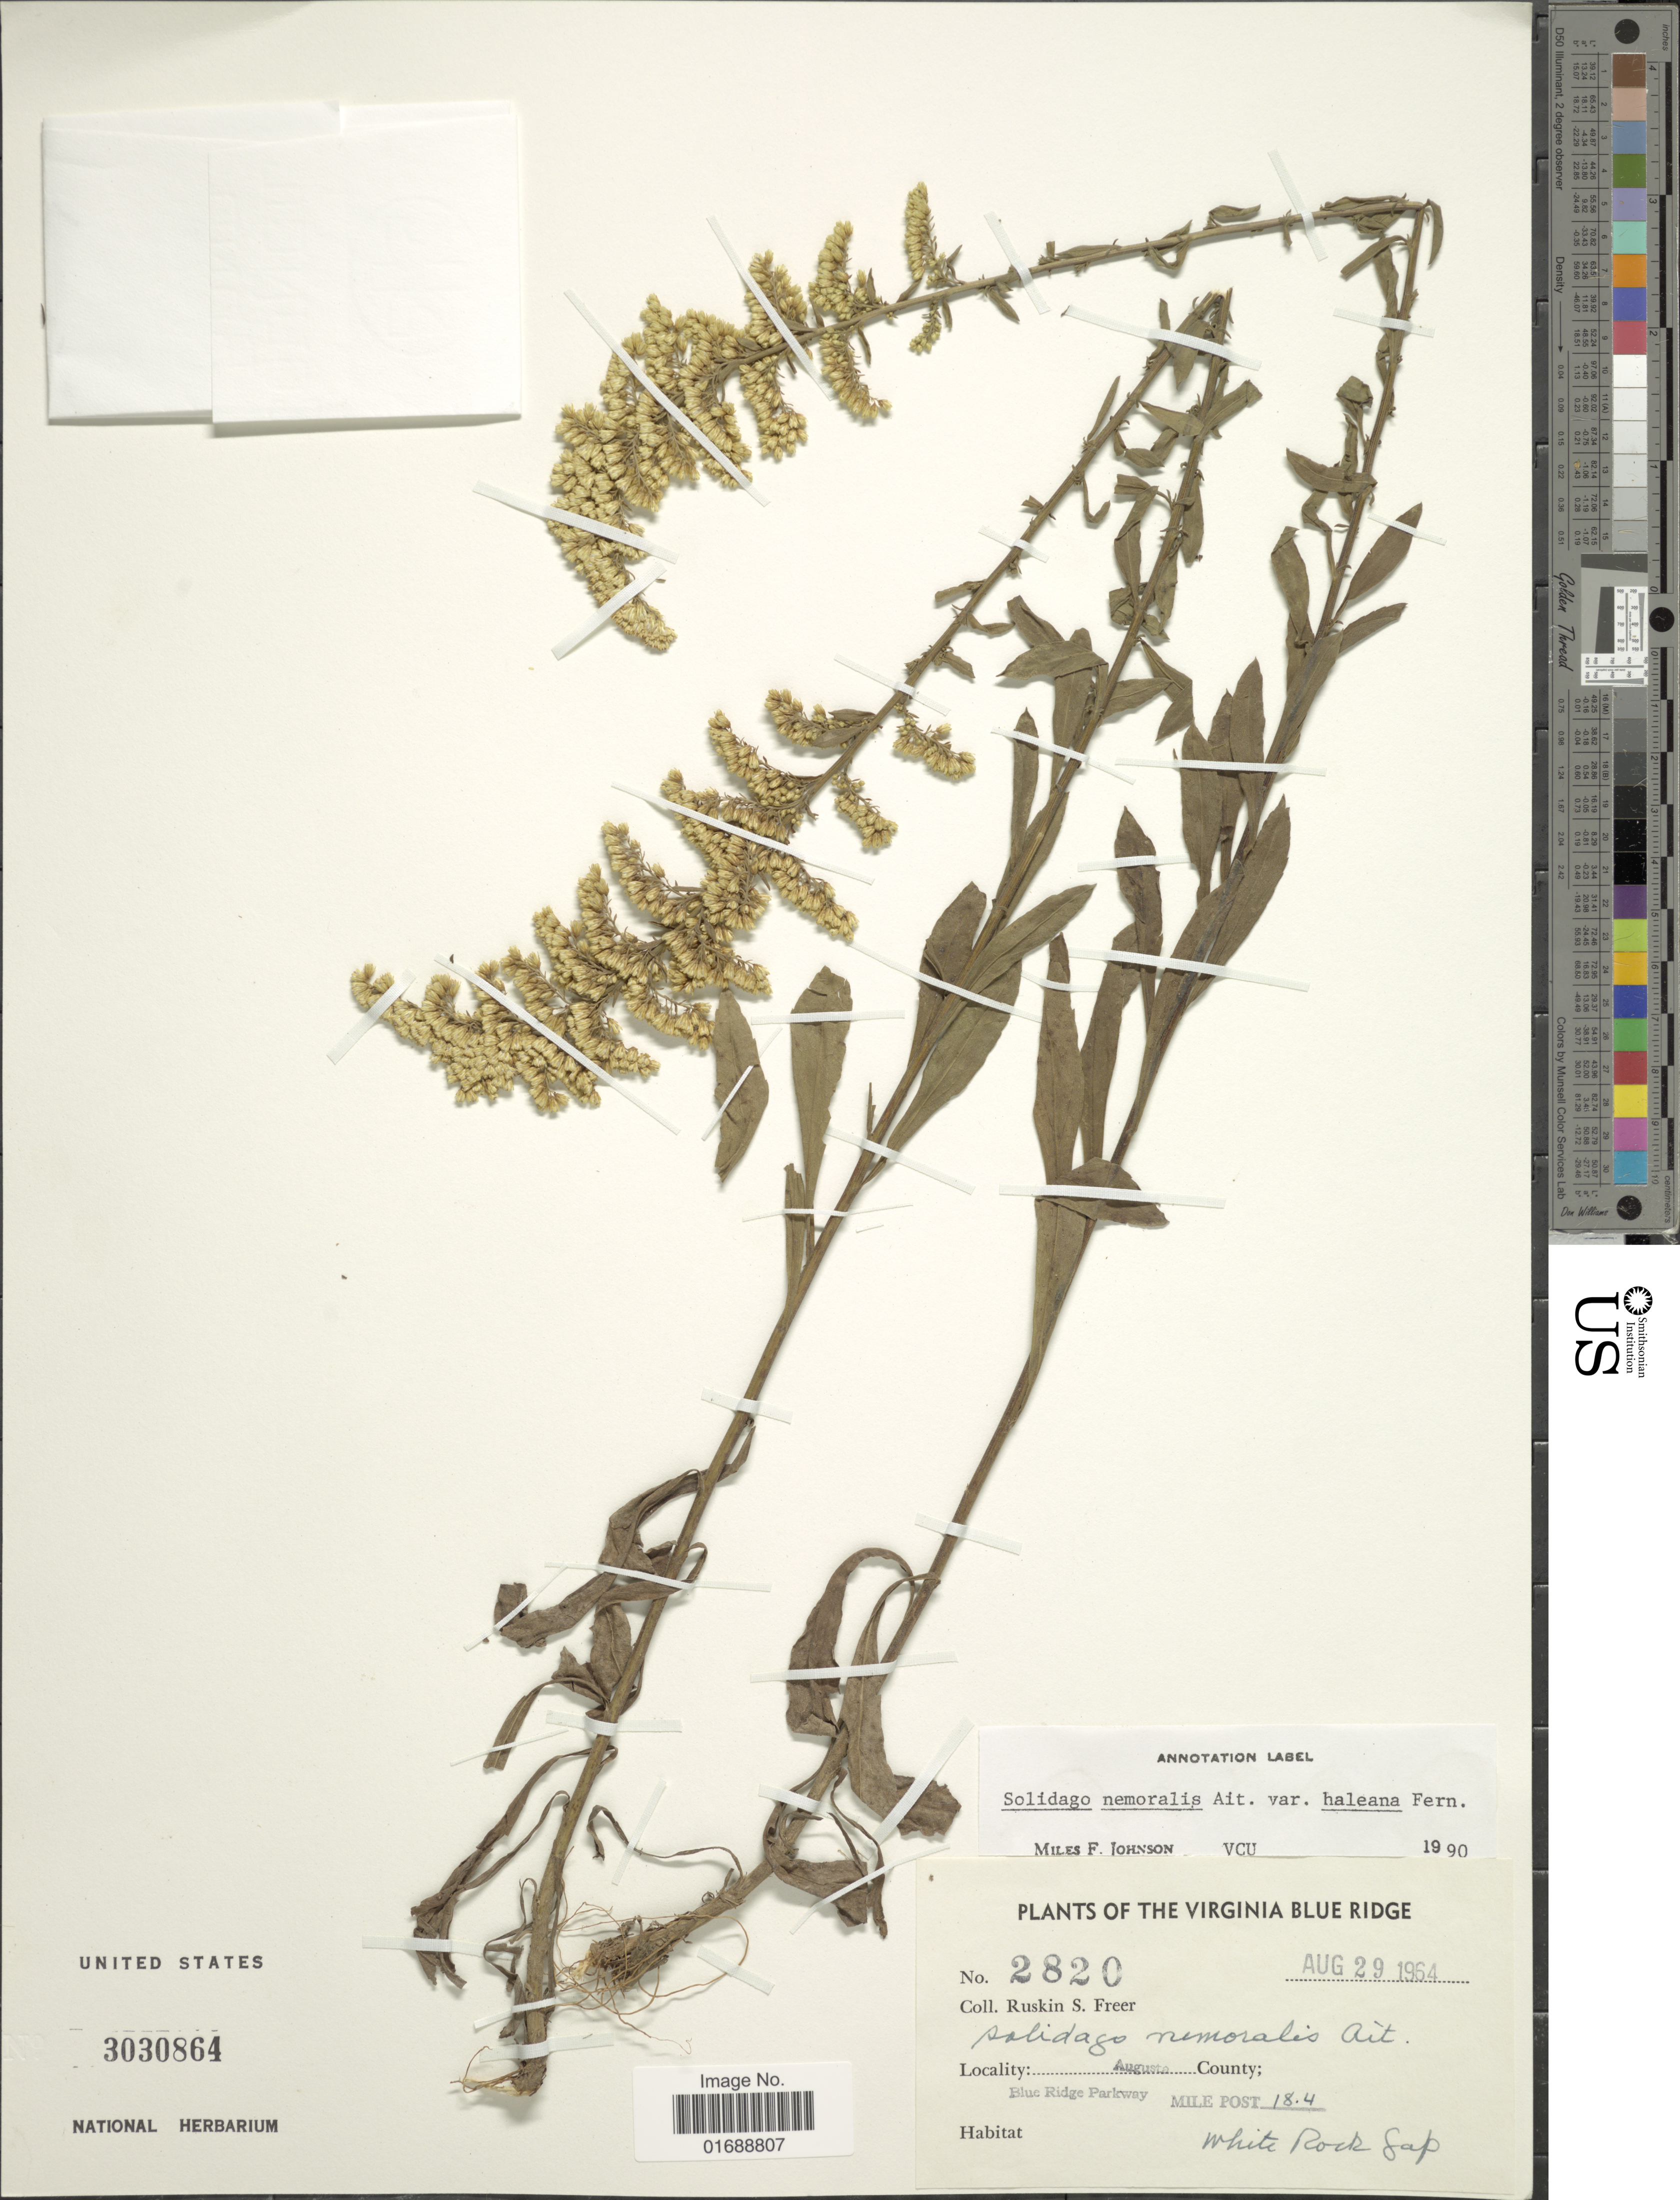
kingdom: Plantae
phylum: Tracheophyta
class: Magnoliopsida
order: Asterales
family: Asteraceae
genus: Solidago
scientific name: Solidago nemoralis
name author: Aiton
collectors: R. Freer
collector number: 2820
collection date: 1964-08-29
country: United States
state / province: Virginia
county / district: Augusta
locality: Virginia Blue Ridge, Augusta County; Blue Ridge Parkway, Mile Post 18.4, White Rock Gap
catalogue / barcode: US 3030864